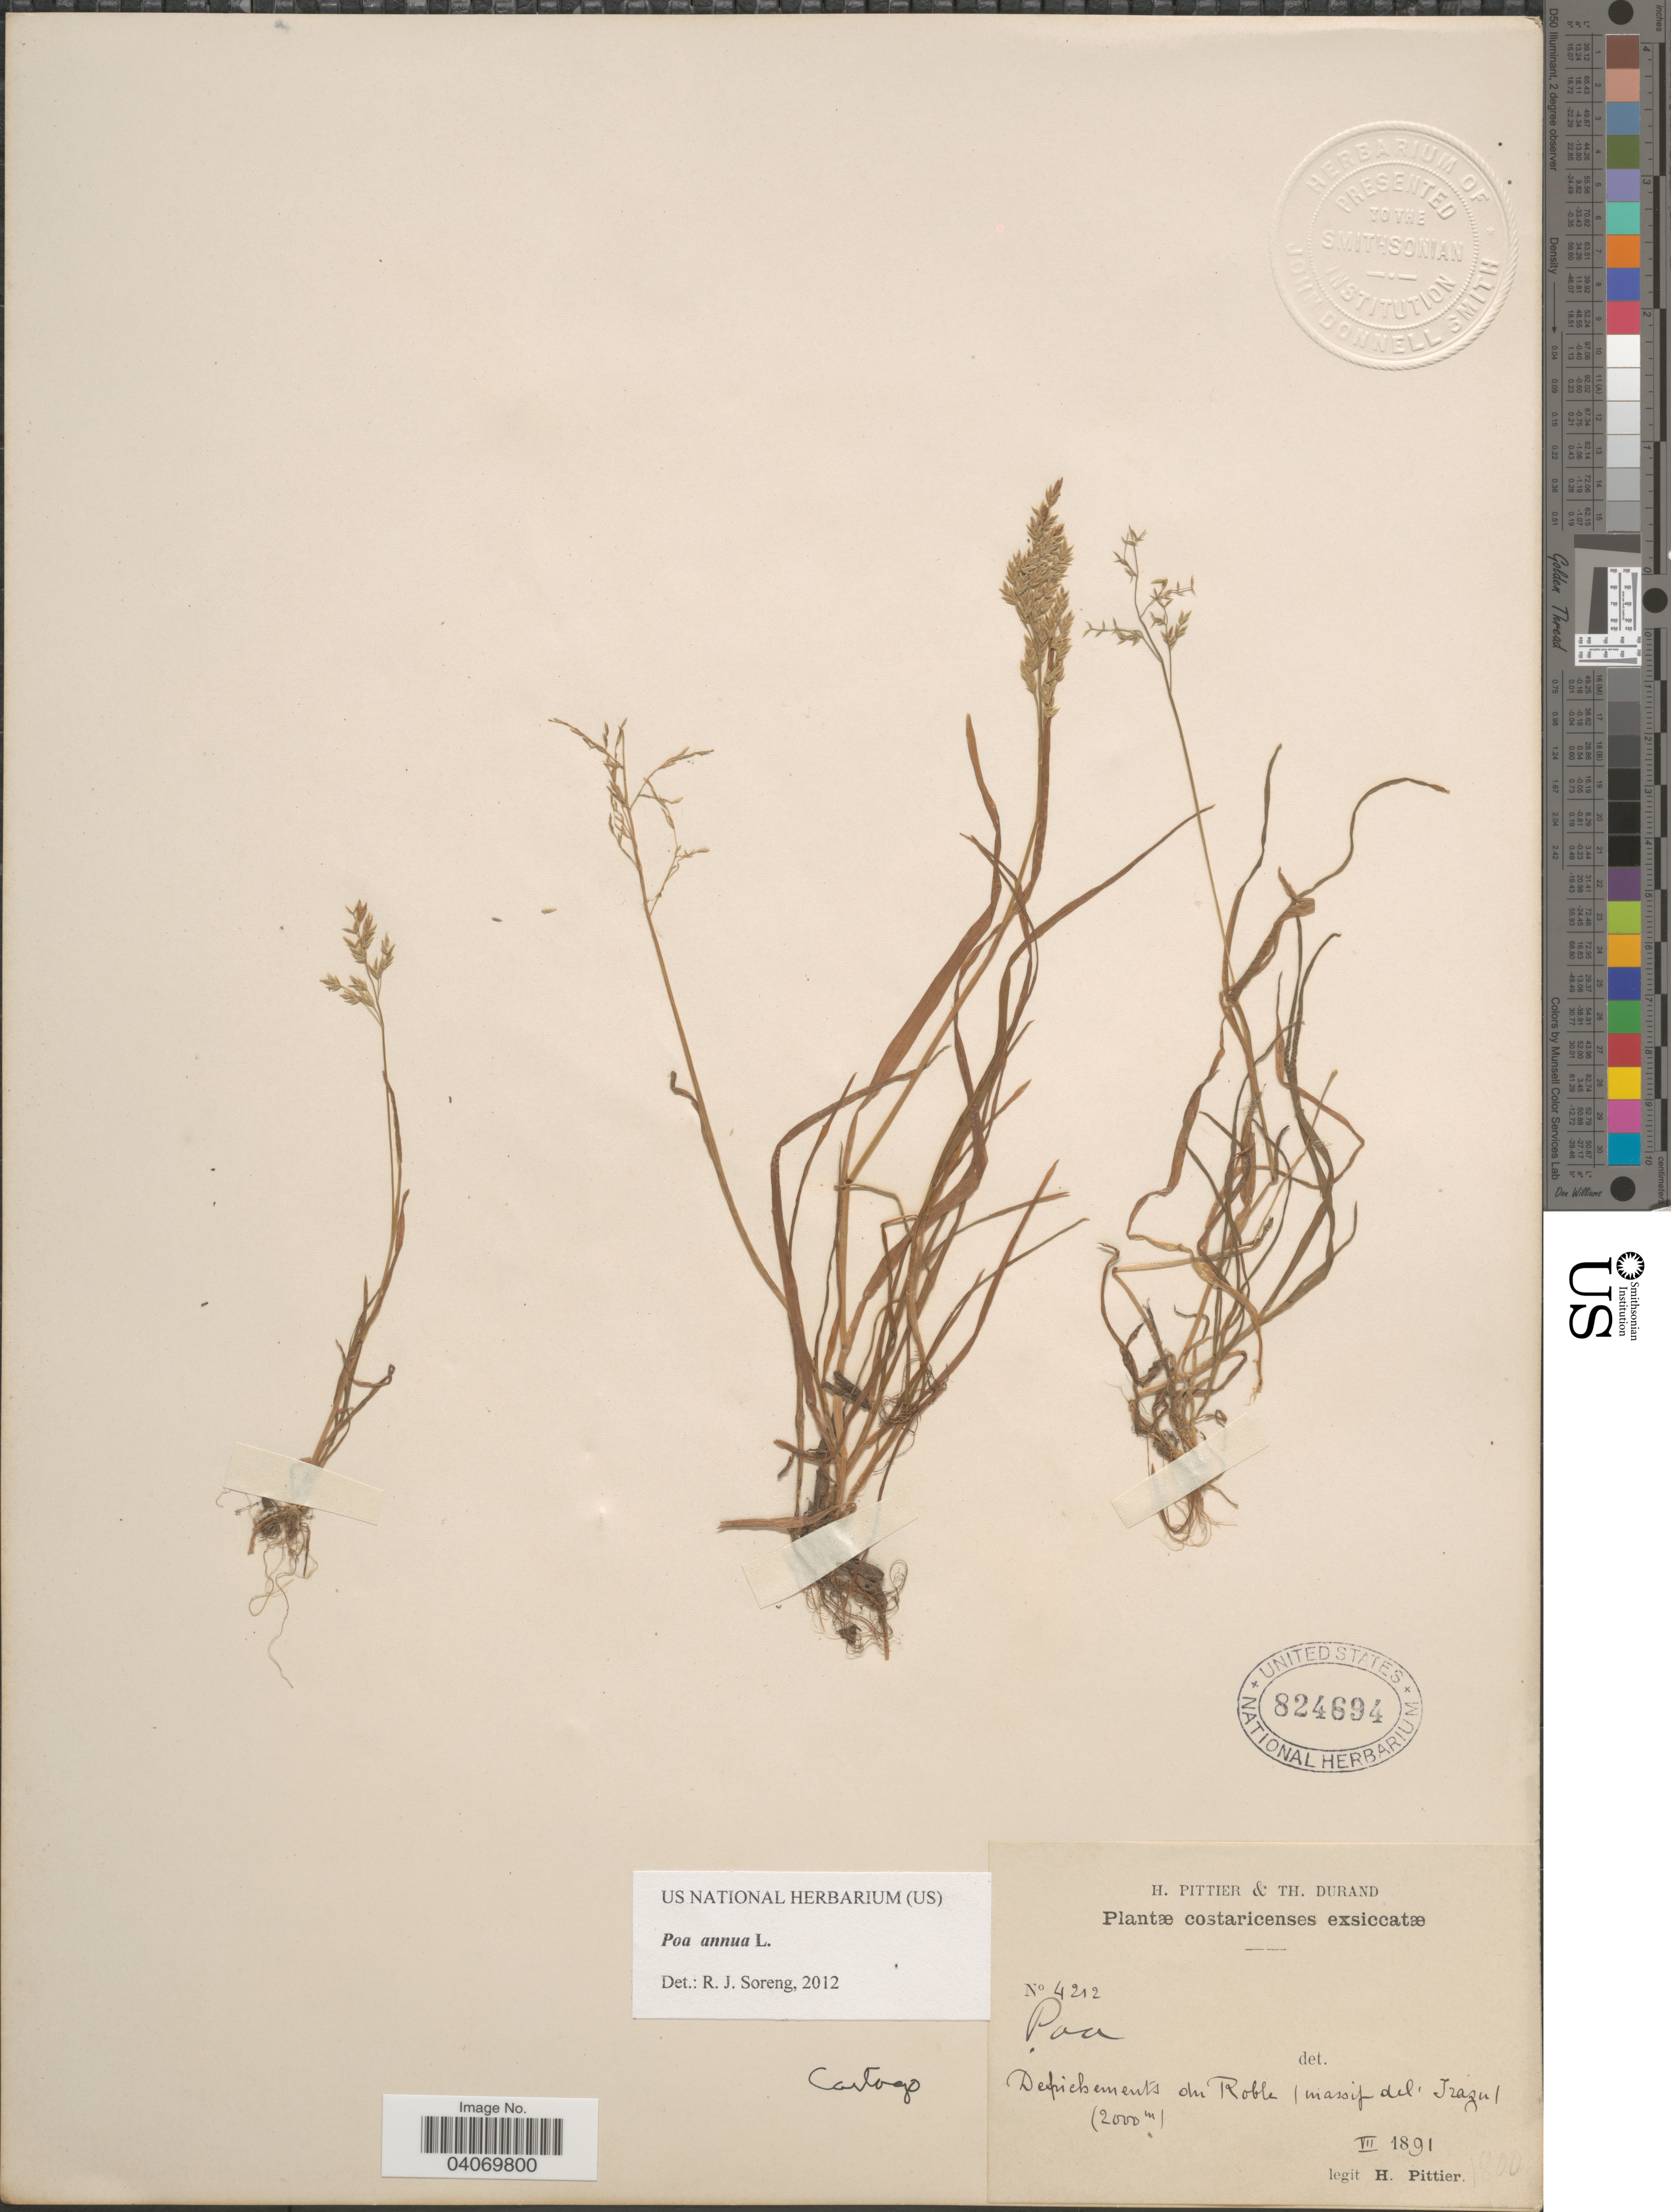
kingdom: Plantae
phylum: Tracheophyta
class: Liliopsida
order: Poales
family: Poaceae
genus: Poa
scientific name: Poa annua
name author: L.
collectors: H. F. Pittier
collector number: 4212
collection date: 1891-07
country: Costa Rica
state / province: Cartago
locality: Defrichements du Roble (massif del Irazu)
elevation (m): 2000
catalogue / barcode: US 824694